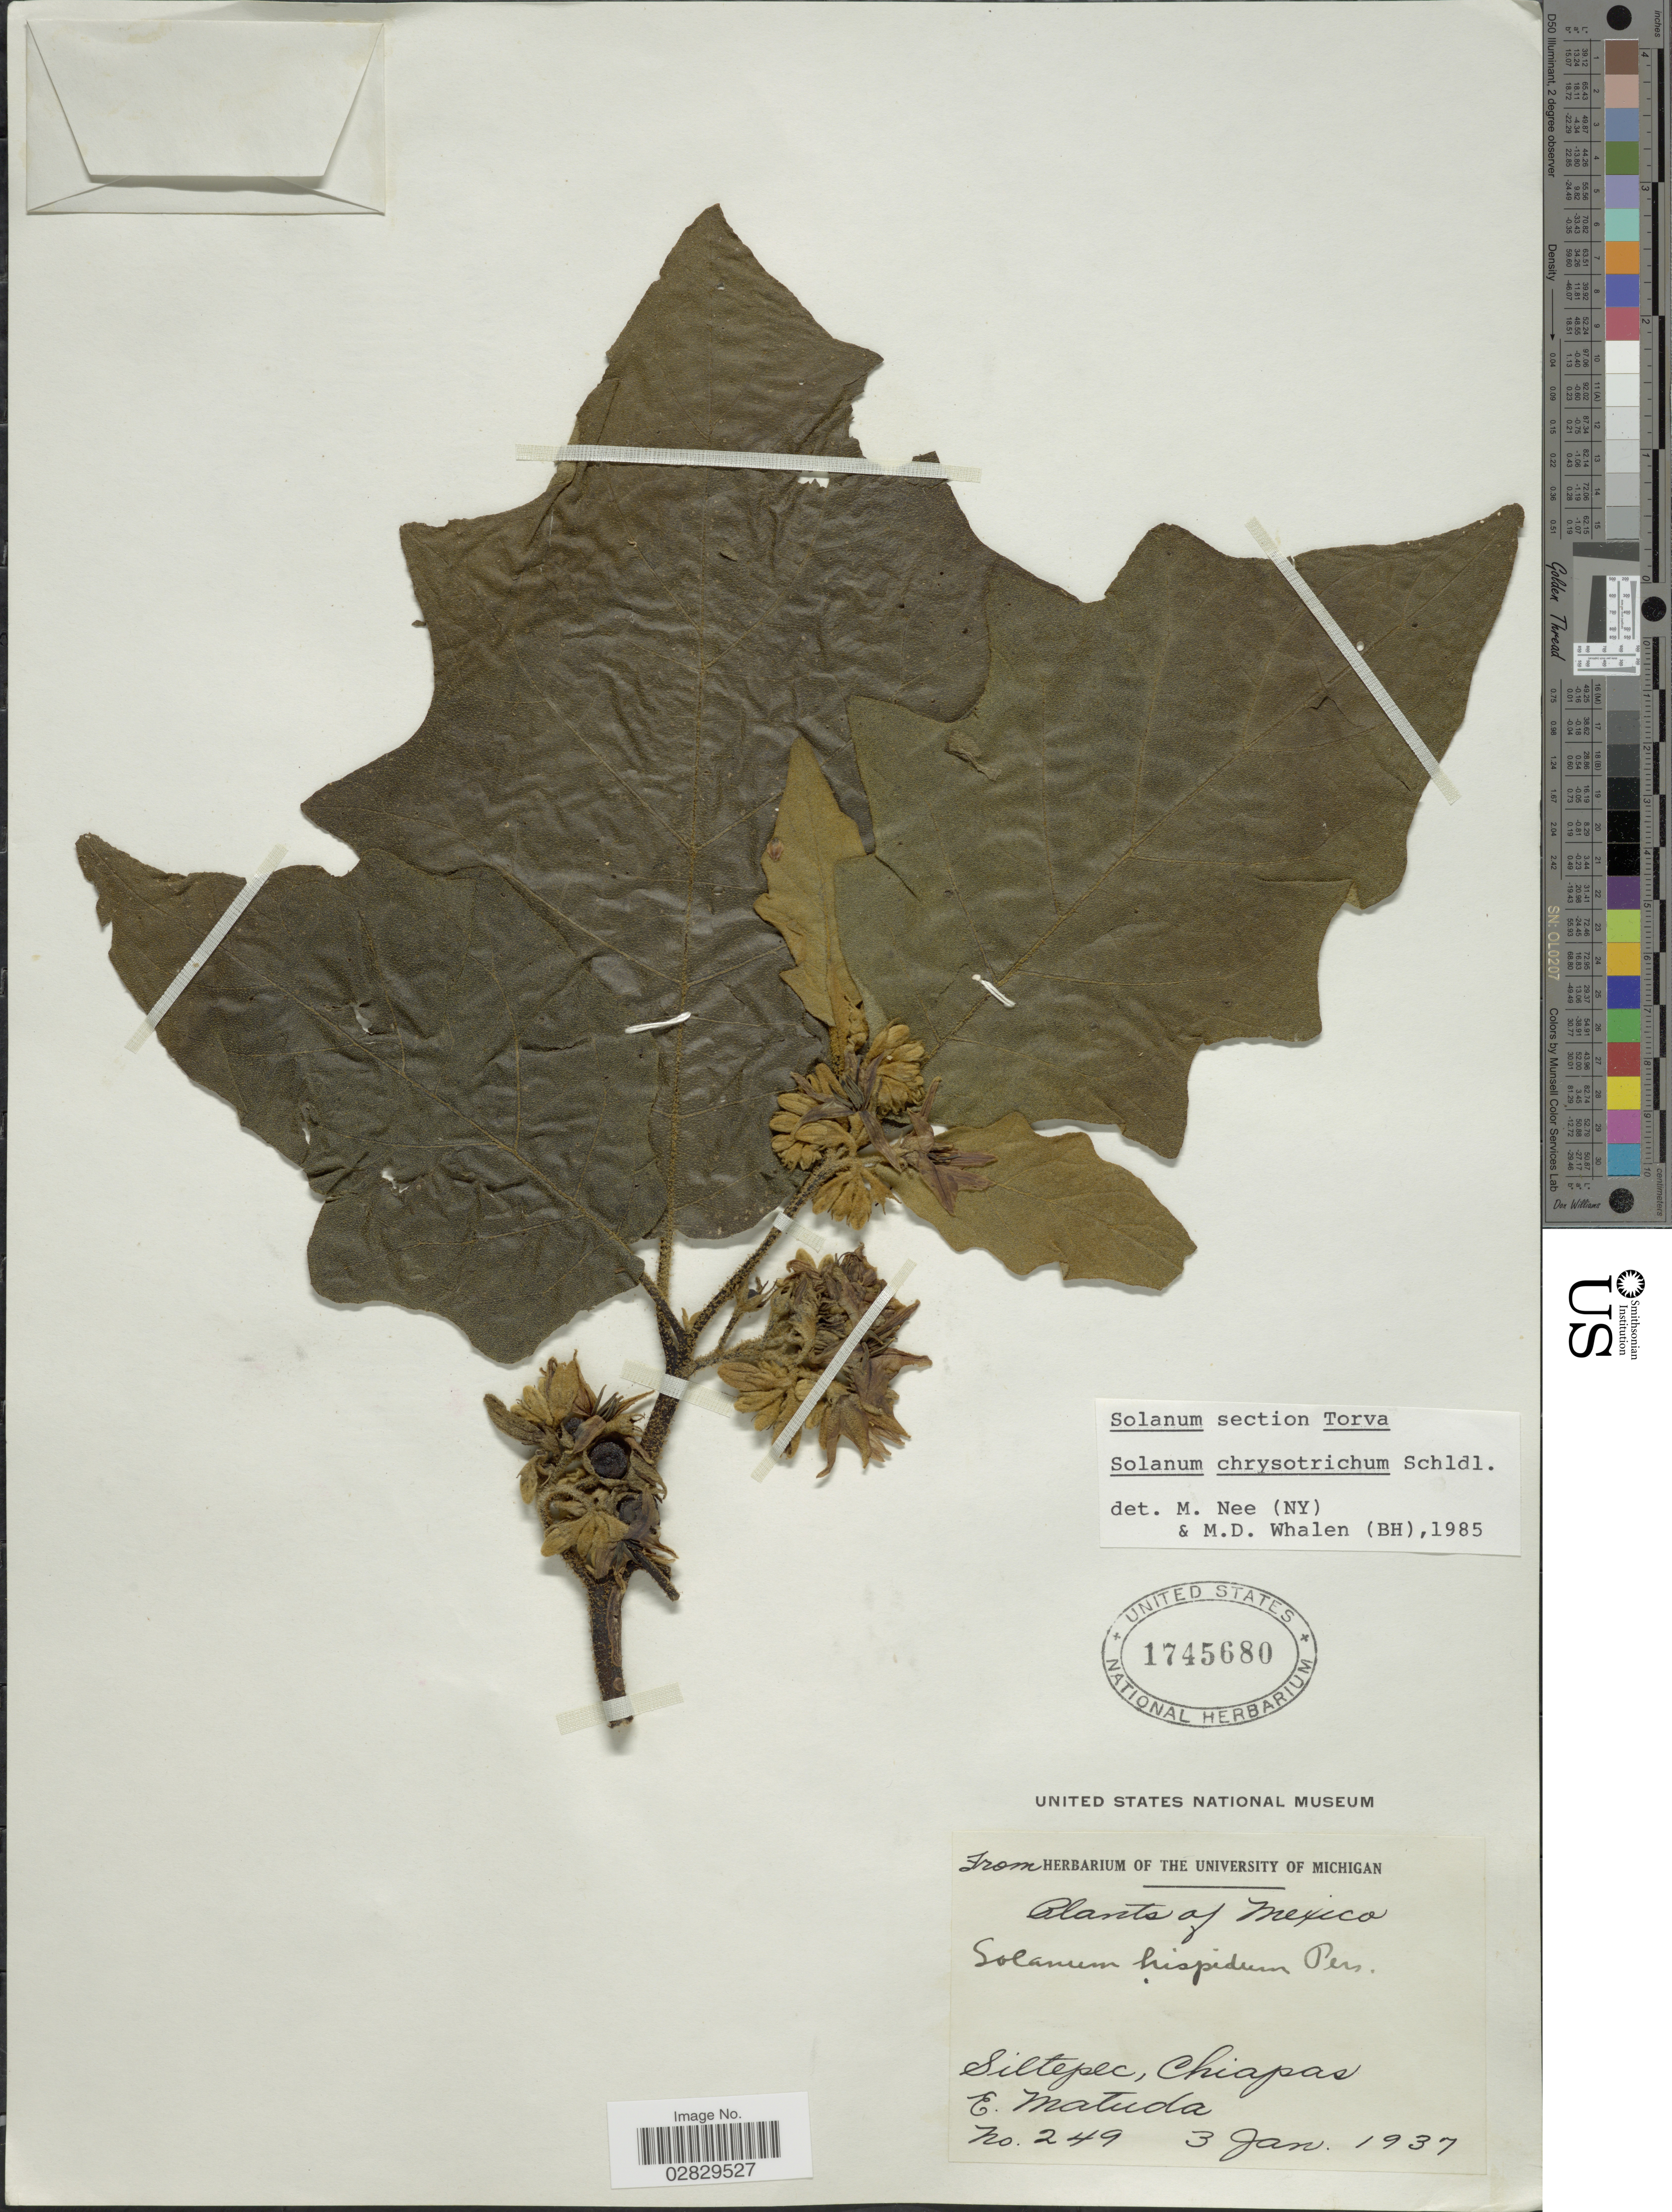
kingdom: Plantae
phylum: Tracheophyta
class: Magnoliopsida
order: Solanales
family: Solanaceae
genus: Solanum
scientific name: Solanum chrysotrichum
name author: Schltdl.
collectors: E. Matuda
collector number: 249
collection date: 1937-01-03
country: Mexico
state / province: Chiapas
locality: Siltepec.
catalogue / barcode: US 1745680